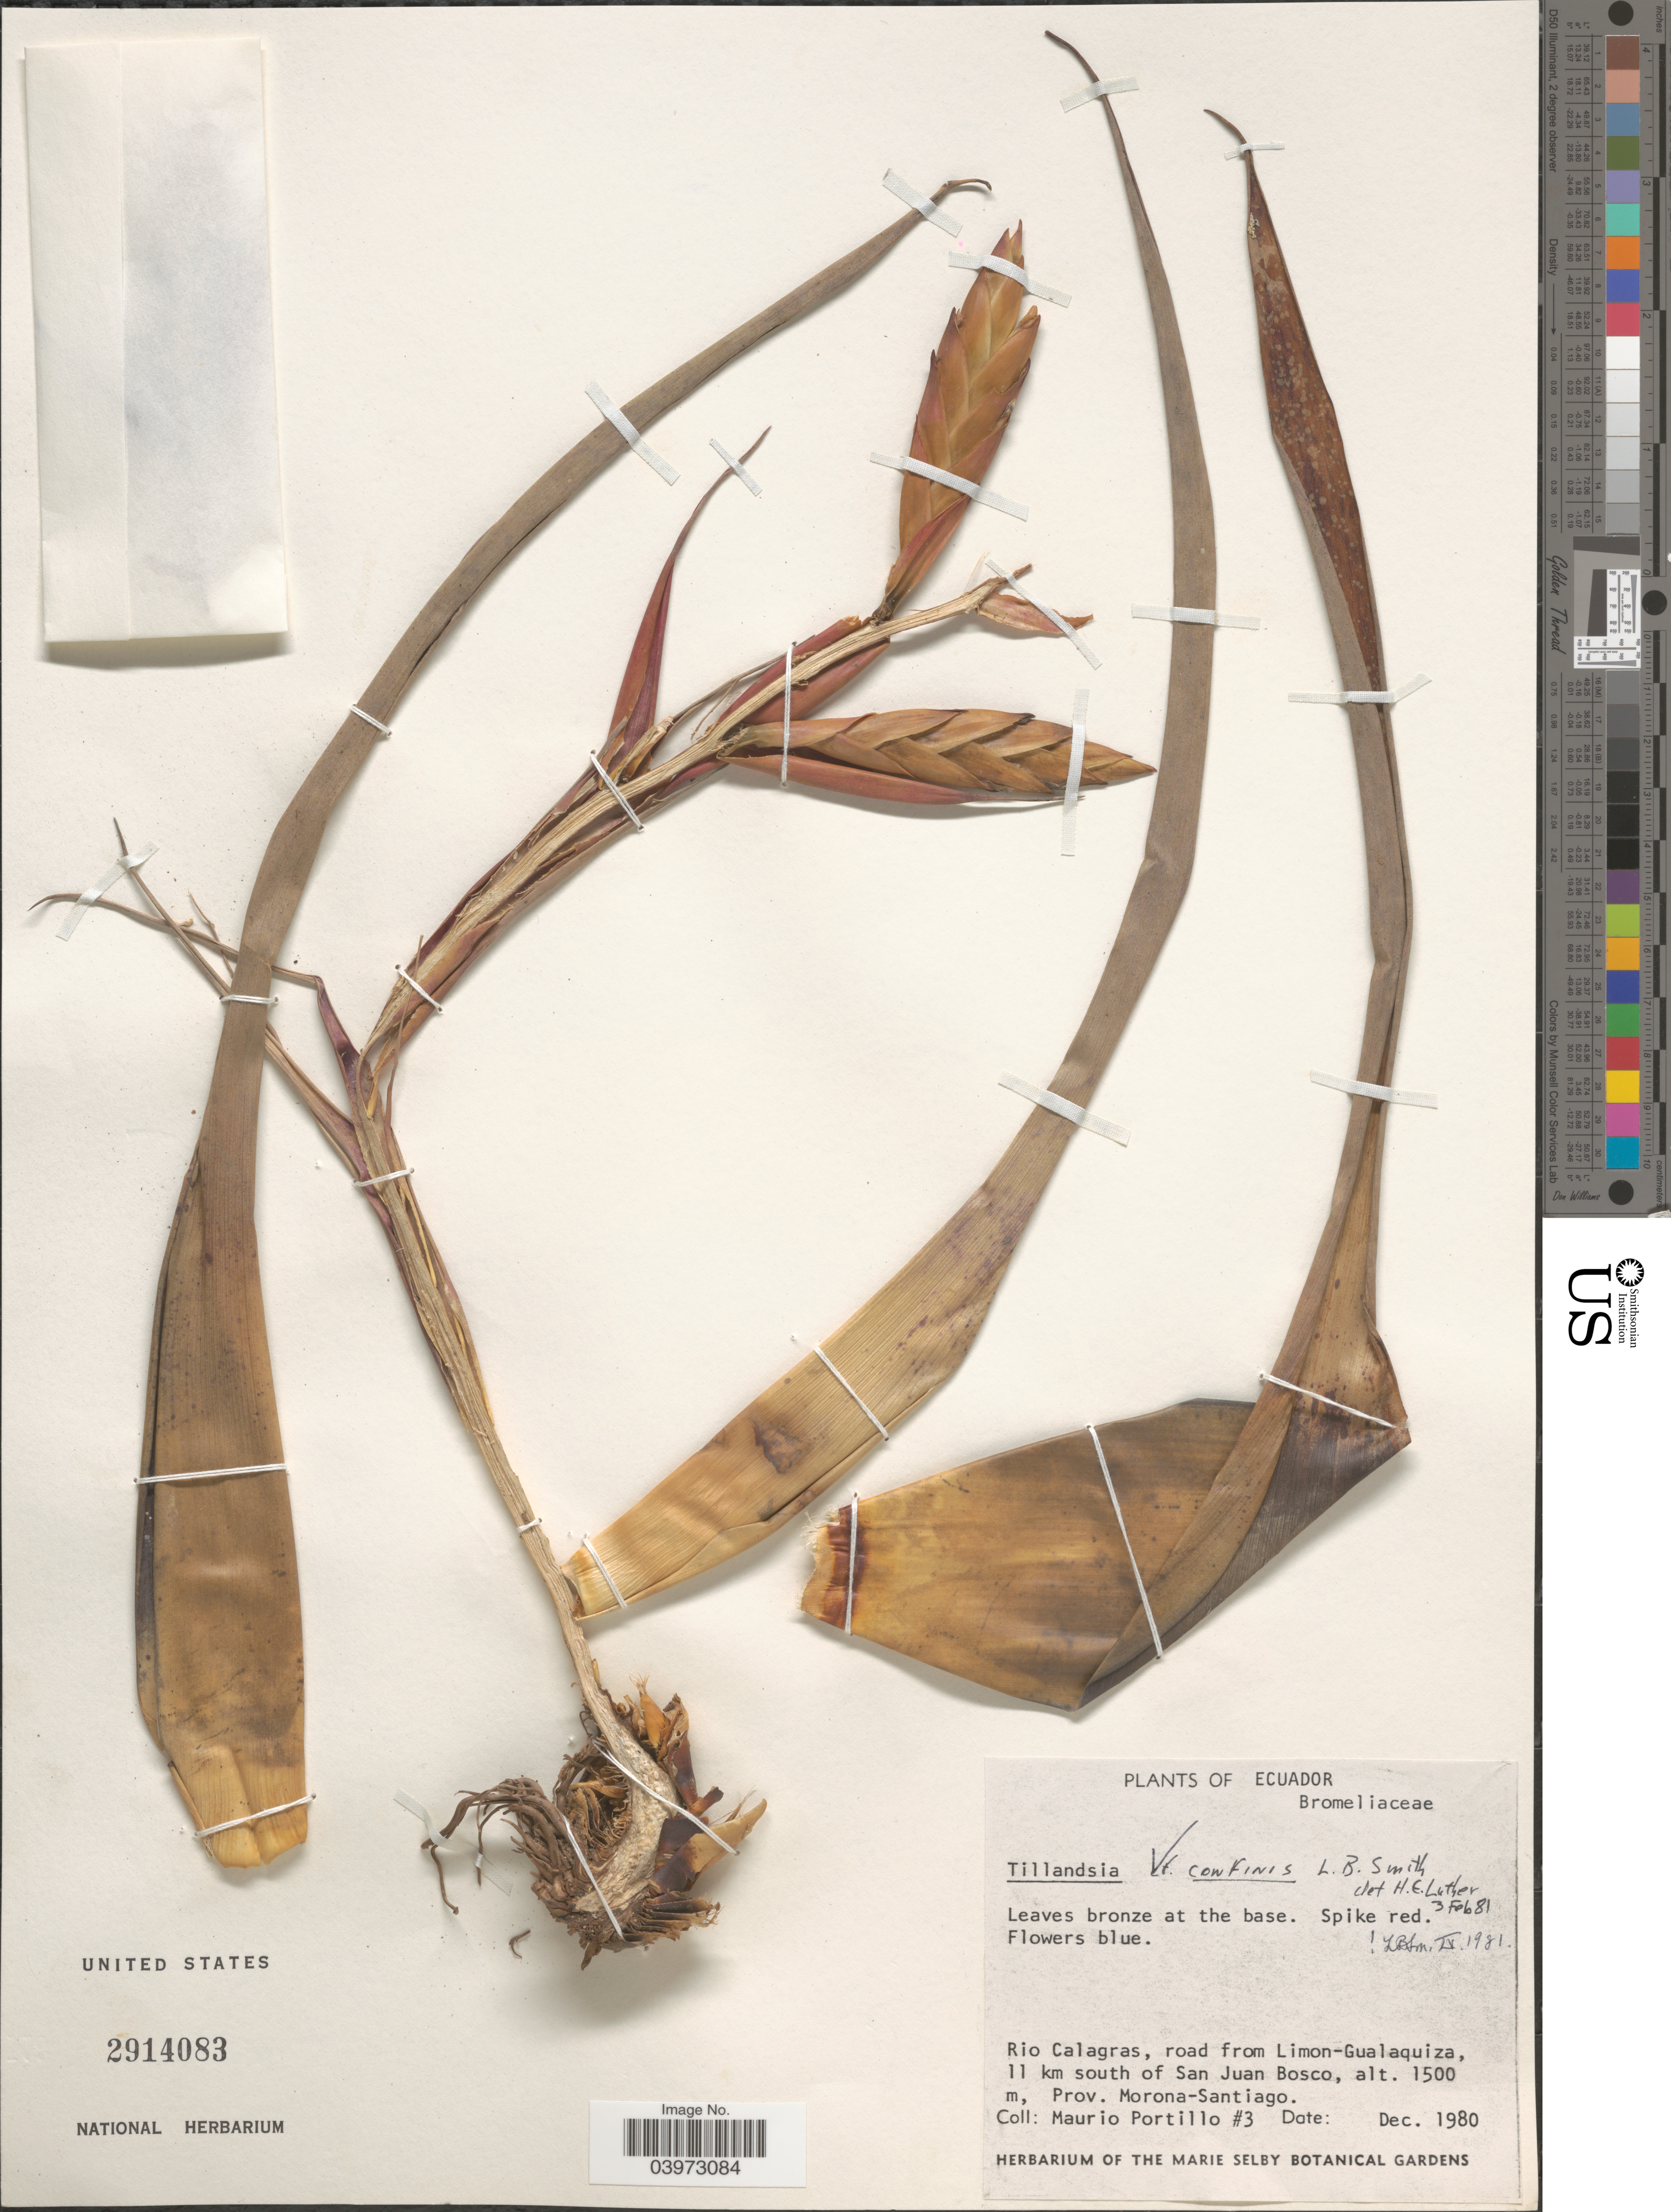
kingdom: Plantae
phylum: Tracheophyta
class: Liliopsida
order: Poales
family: Bromeliaceae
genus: Tillandsia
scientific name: Tillandsia confinis var. confinis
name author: L.B. Sm.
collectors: M. Portillo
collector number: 3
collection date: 1980-12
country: Ecuador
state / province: Morona-Santiago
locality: Rio Calagras, road from Limon-Gualaquiza, 11 km south of San Juan Bosco.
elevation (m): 1500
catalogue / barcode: US 2914083